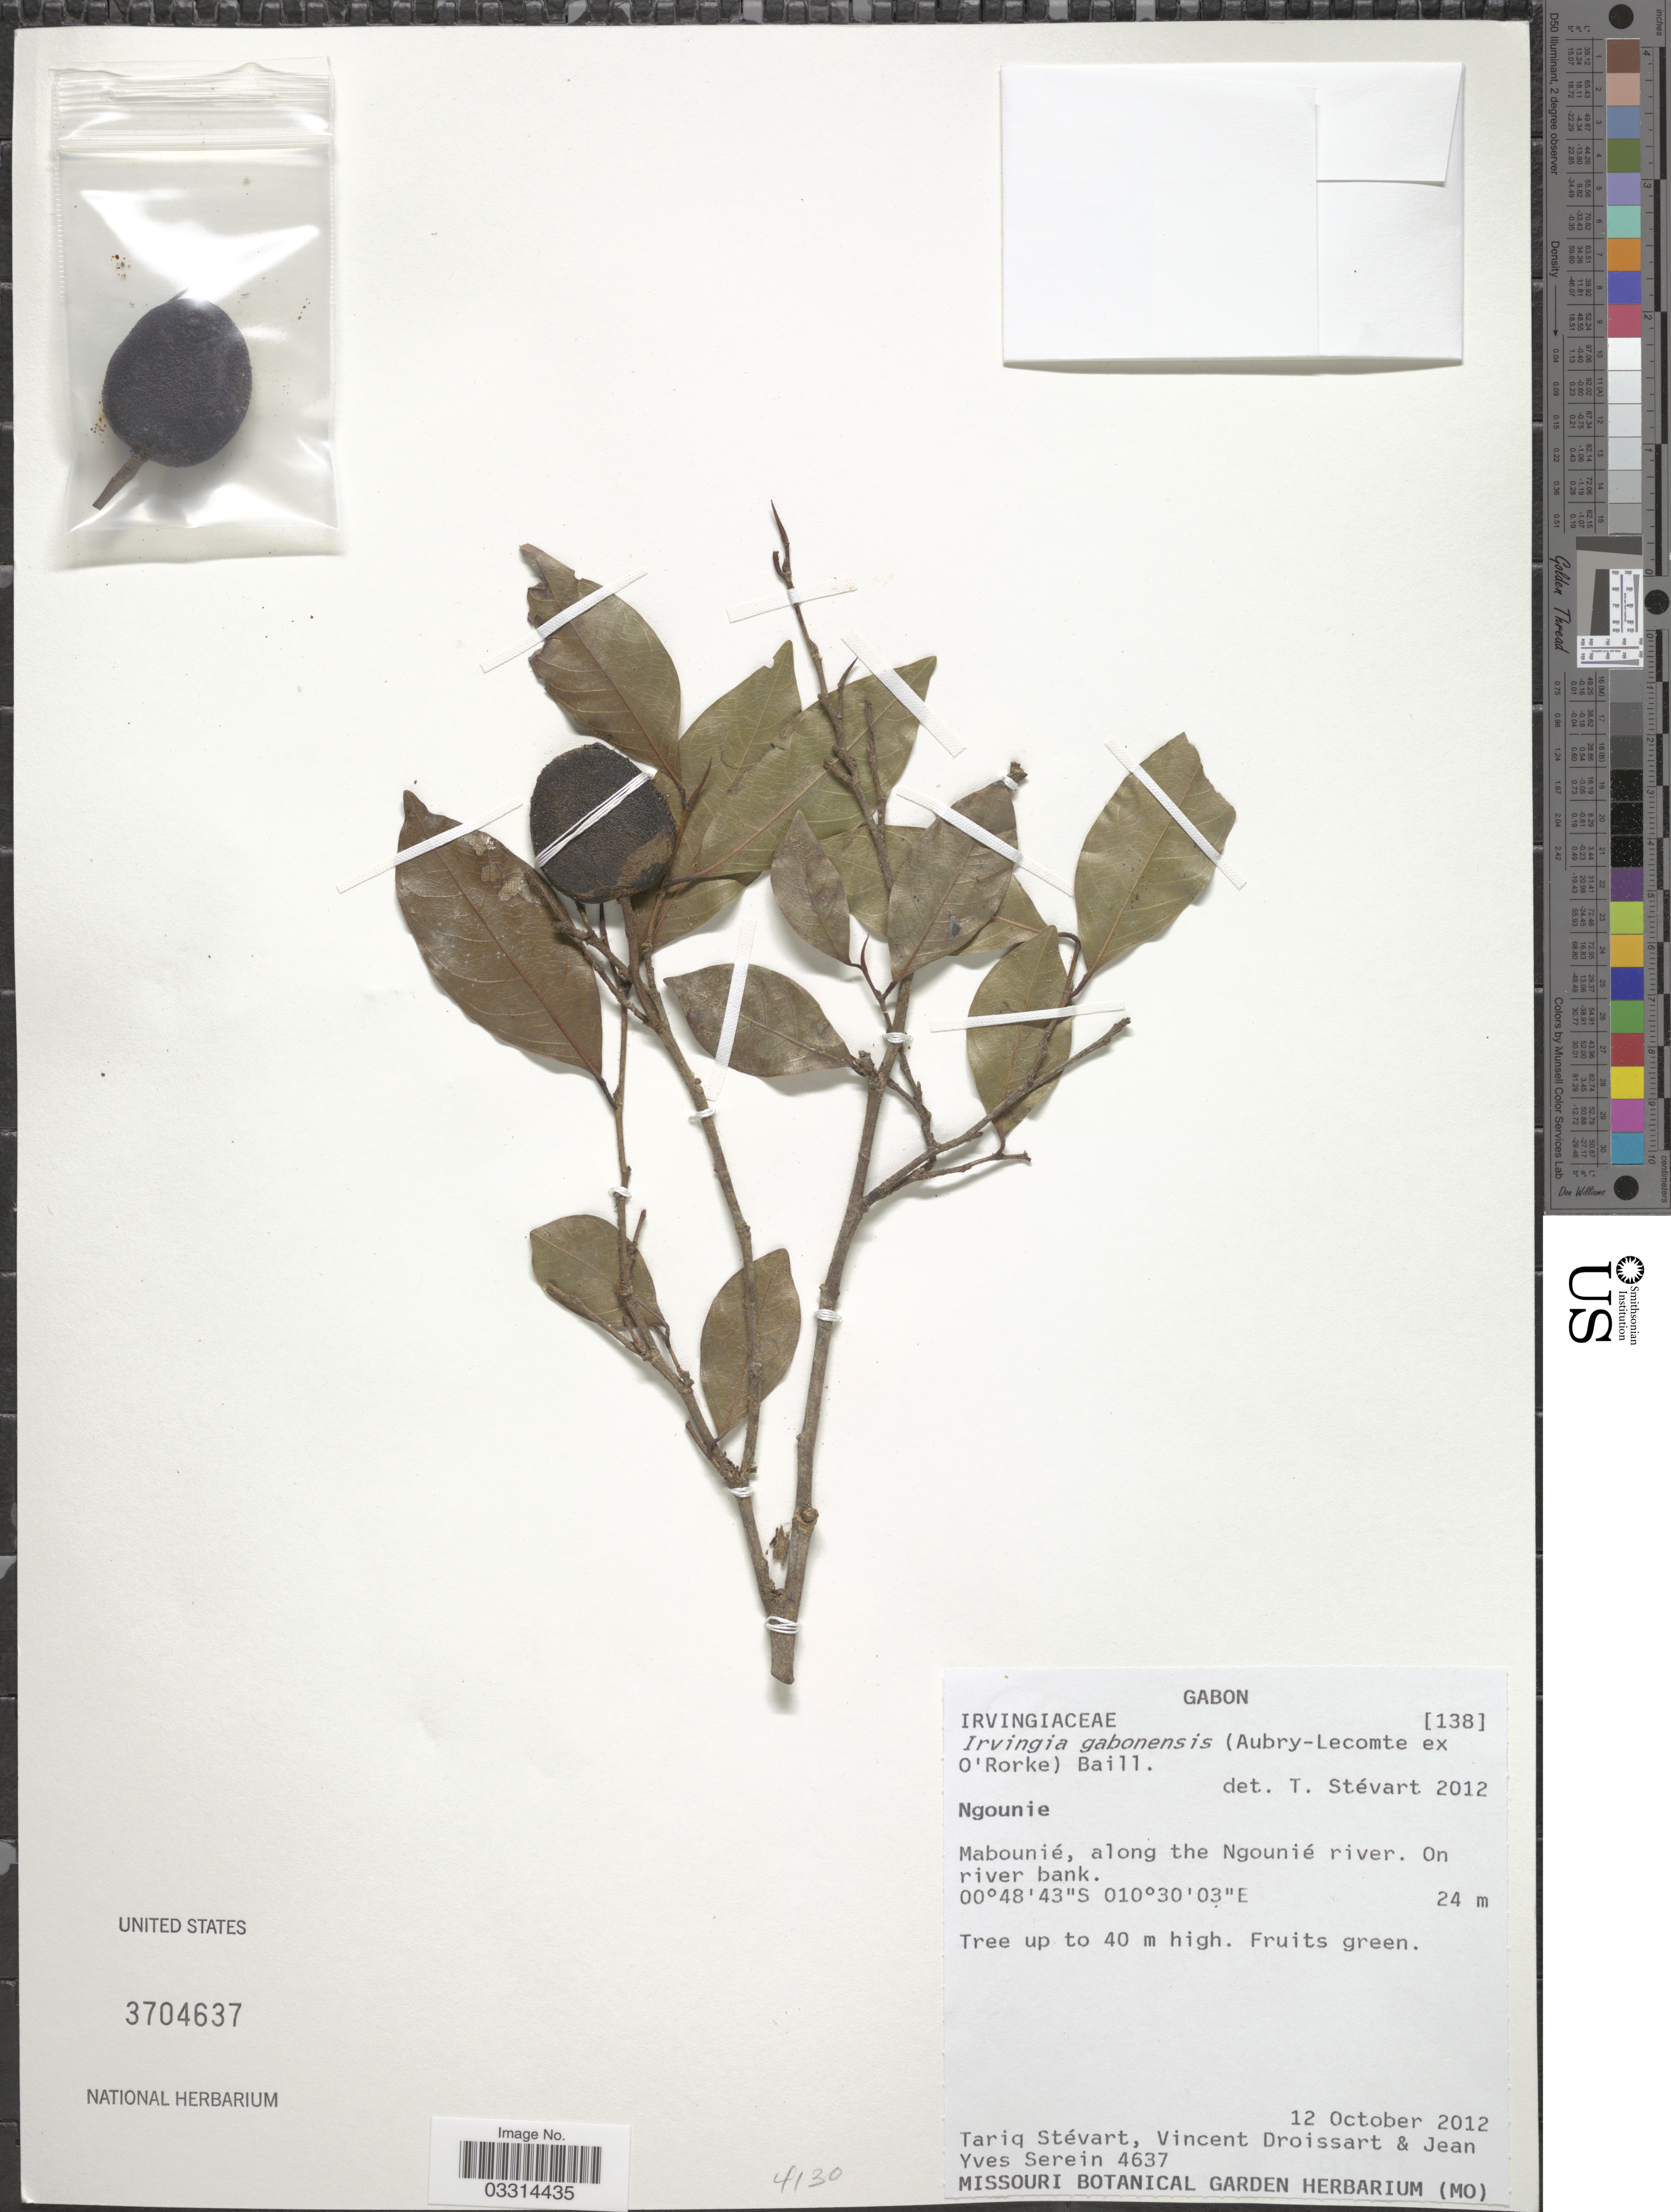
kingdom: Plantae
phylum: Tracheophyta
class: Magnoliopsida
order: Malpighiales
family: Irvingiaceae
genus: Irvingia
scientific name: Irvingia gabonensis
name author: (Aubry-Lec. ex O'Rorke) Baill.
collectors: T. Stévart, V. Droissart & J. Serein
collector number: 4637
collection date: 2012-10-12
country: Gabon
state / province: Ngounie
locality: Mabounié, along the Ngounié river. On river bank.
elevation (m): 24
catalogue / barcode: US 3704637